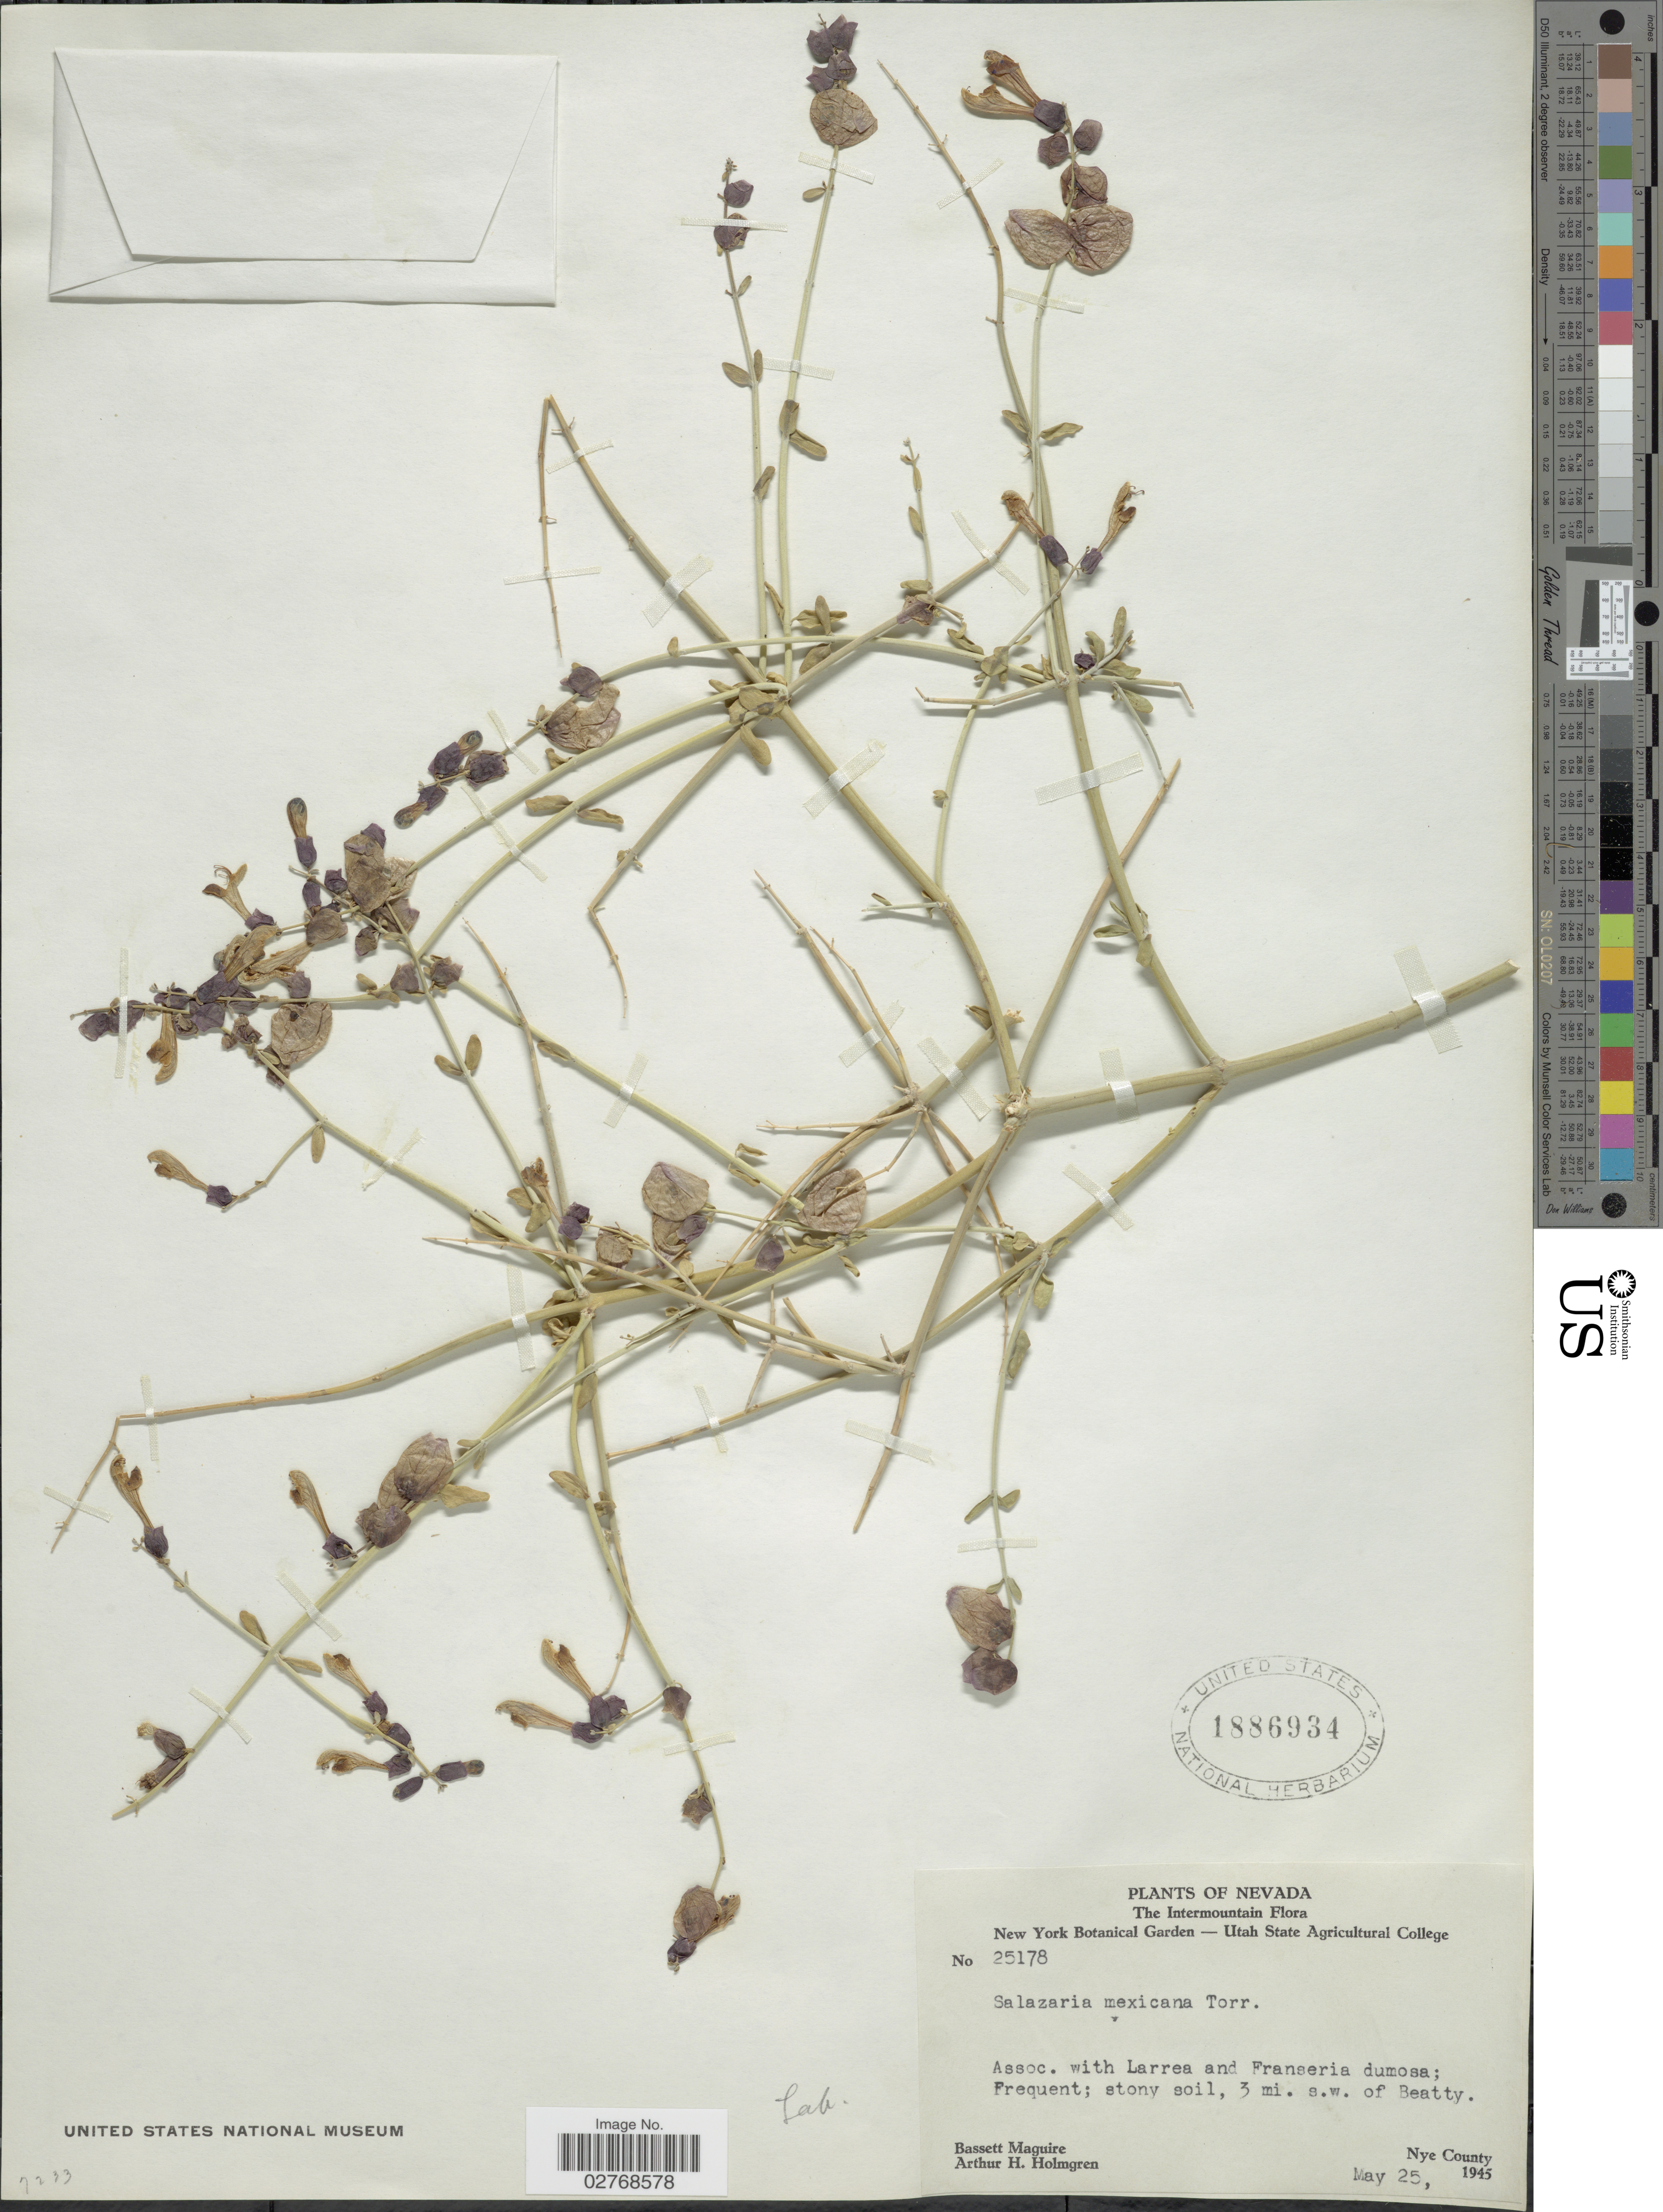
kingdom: Plantae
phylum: Tracheophyta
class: Magnoliopsida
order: Lamiales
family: Lamiaceae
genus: Scutellaria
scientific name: Scutellaria mexicana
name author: (Torr.) A.J. Paton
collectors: B. Maguire & A. H. Holmgren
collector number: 25178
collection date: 1945-05-25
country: United States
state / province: Nevada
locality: Intermountain. 3 mi. s.w. of Beatty. Nye County.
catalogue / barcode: US 1886934